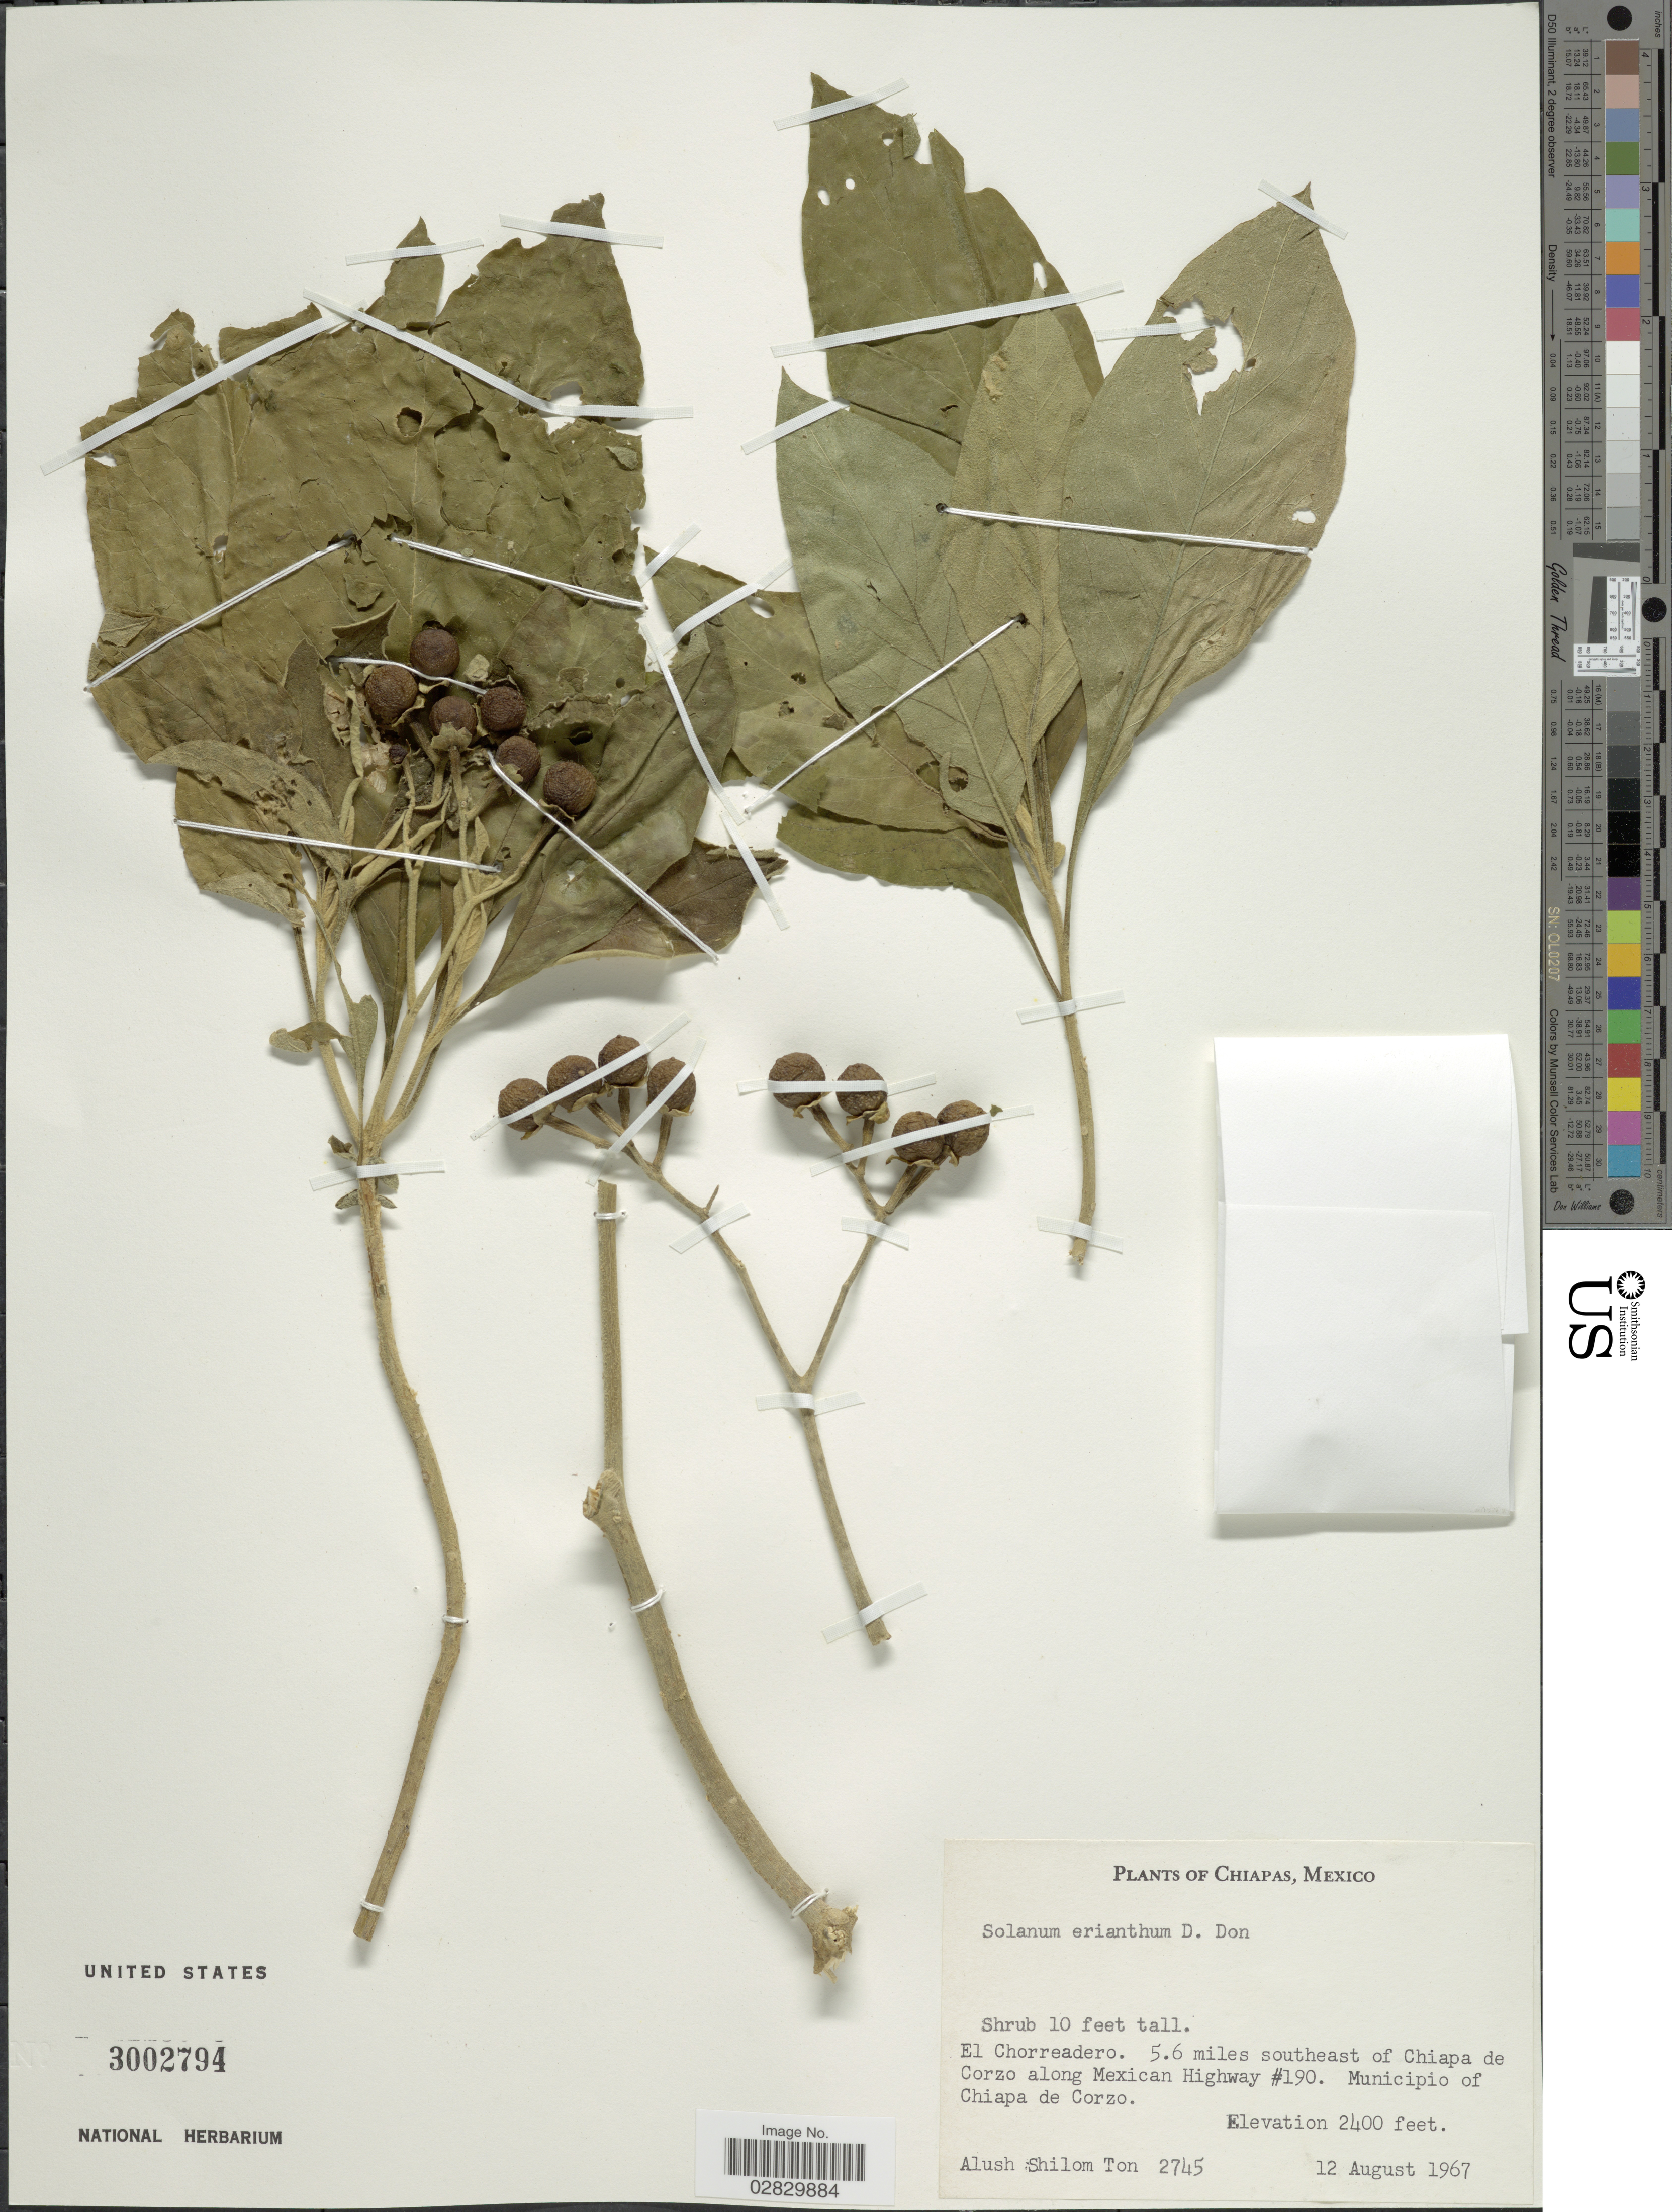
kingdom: Plantae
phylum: Tracheophyta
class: Magnoliopsida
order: Solanales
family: Solanaceae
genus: Solanum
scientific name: Solanum erianthum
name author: D. Don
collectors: A. M. Ton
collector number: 2745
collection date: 1967-08-12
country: Mexico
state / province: Chiapas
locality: El Chorreadero, 5.6 miles southeast of Chiapa de Corzo along Mexican Highway #190, Municipio of Chiapa de Corzo.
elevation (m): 732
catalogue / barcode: US 3002794